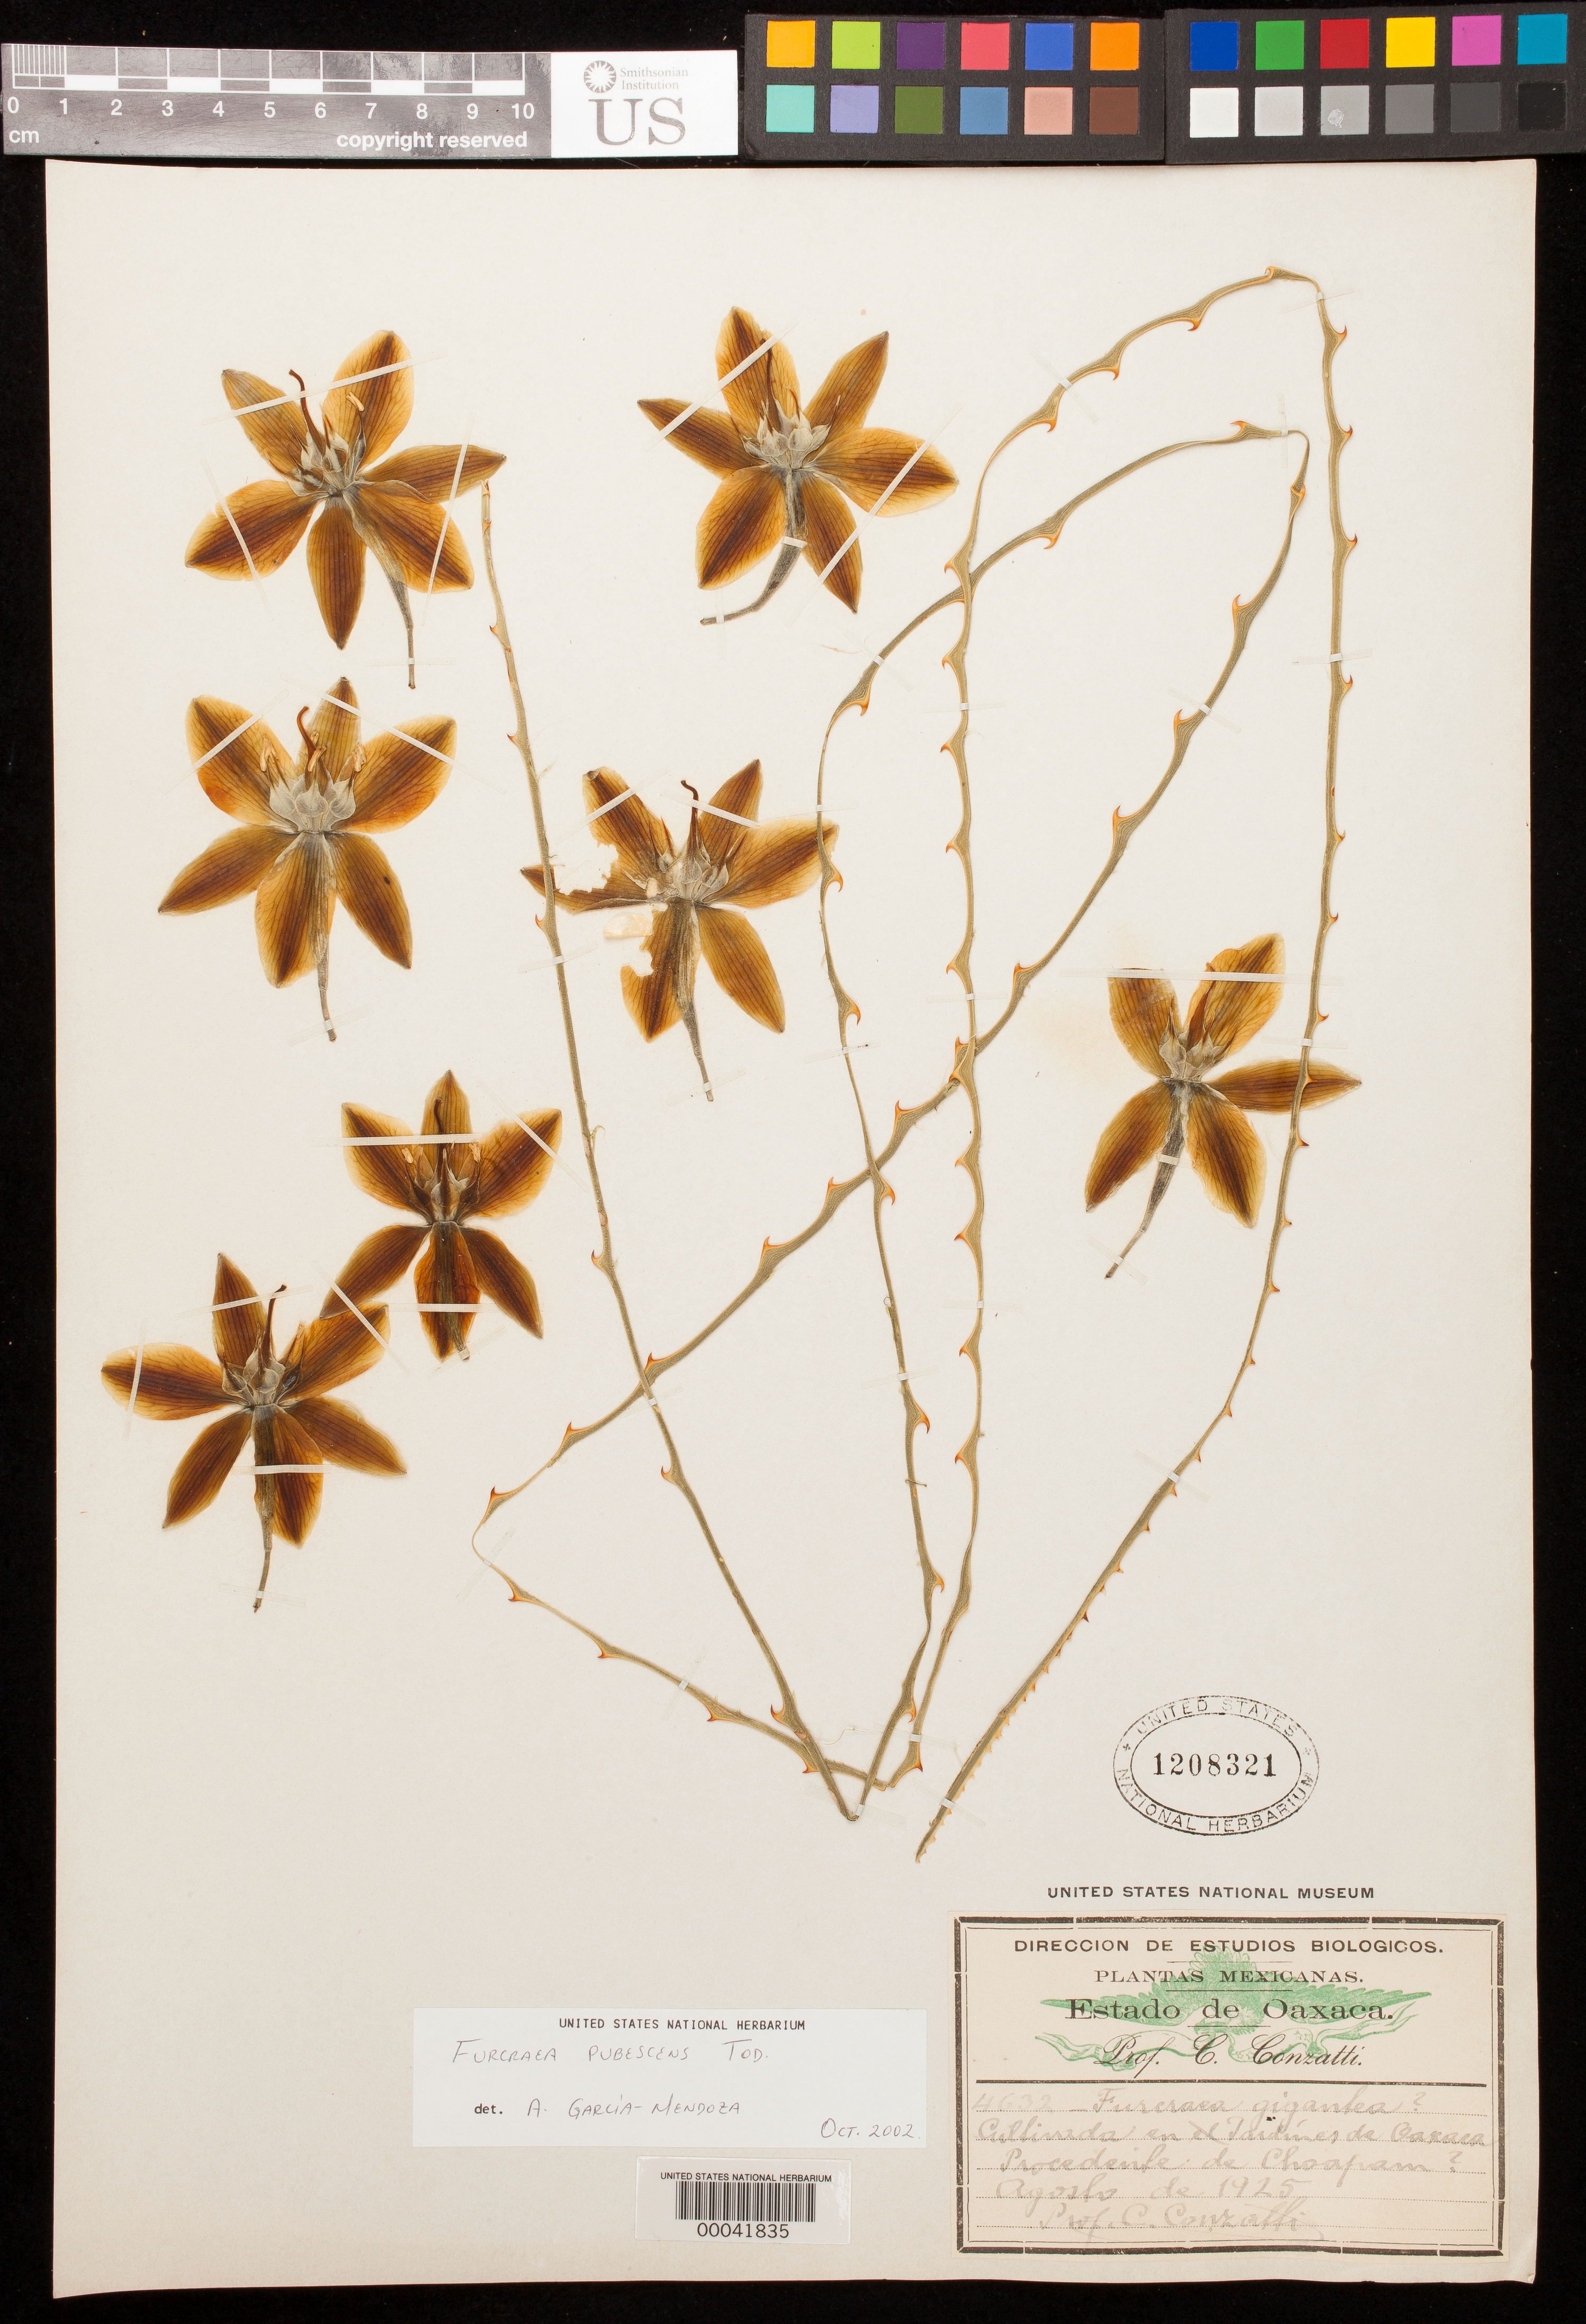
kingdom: Plantae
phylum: Tracheophyta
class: Liliopsida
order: Asparagales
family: Asparagaceae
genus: Furcraea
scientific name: Furcraea pubescens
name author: Tod.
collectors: C. Conzatti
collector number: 4632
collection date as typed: Aug 1925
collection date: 1925-08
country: Mexico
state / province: Oaxaca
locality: Choapan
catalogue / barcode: US 1208321